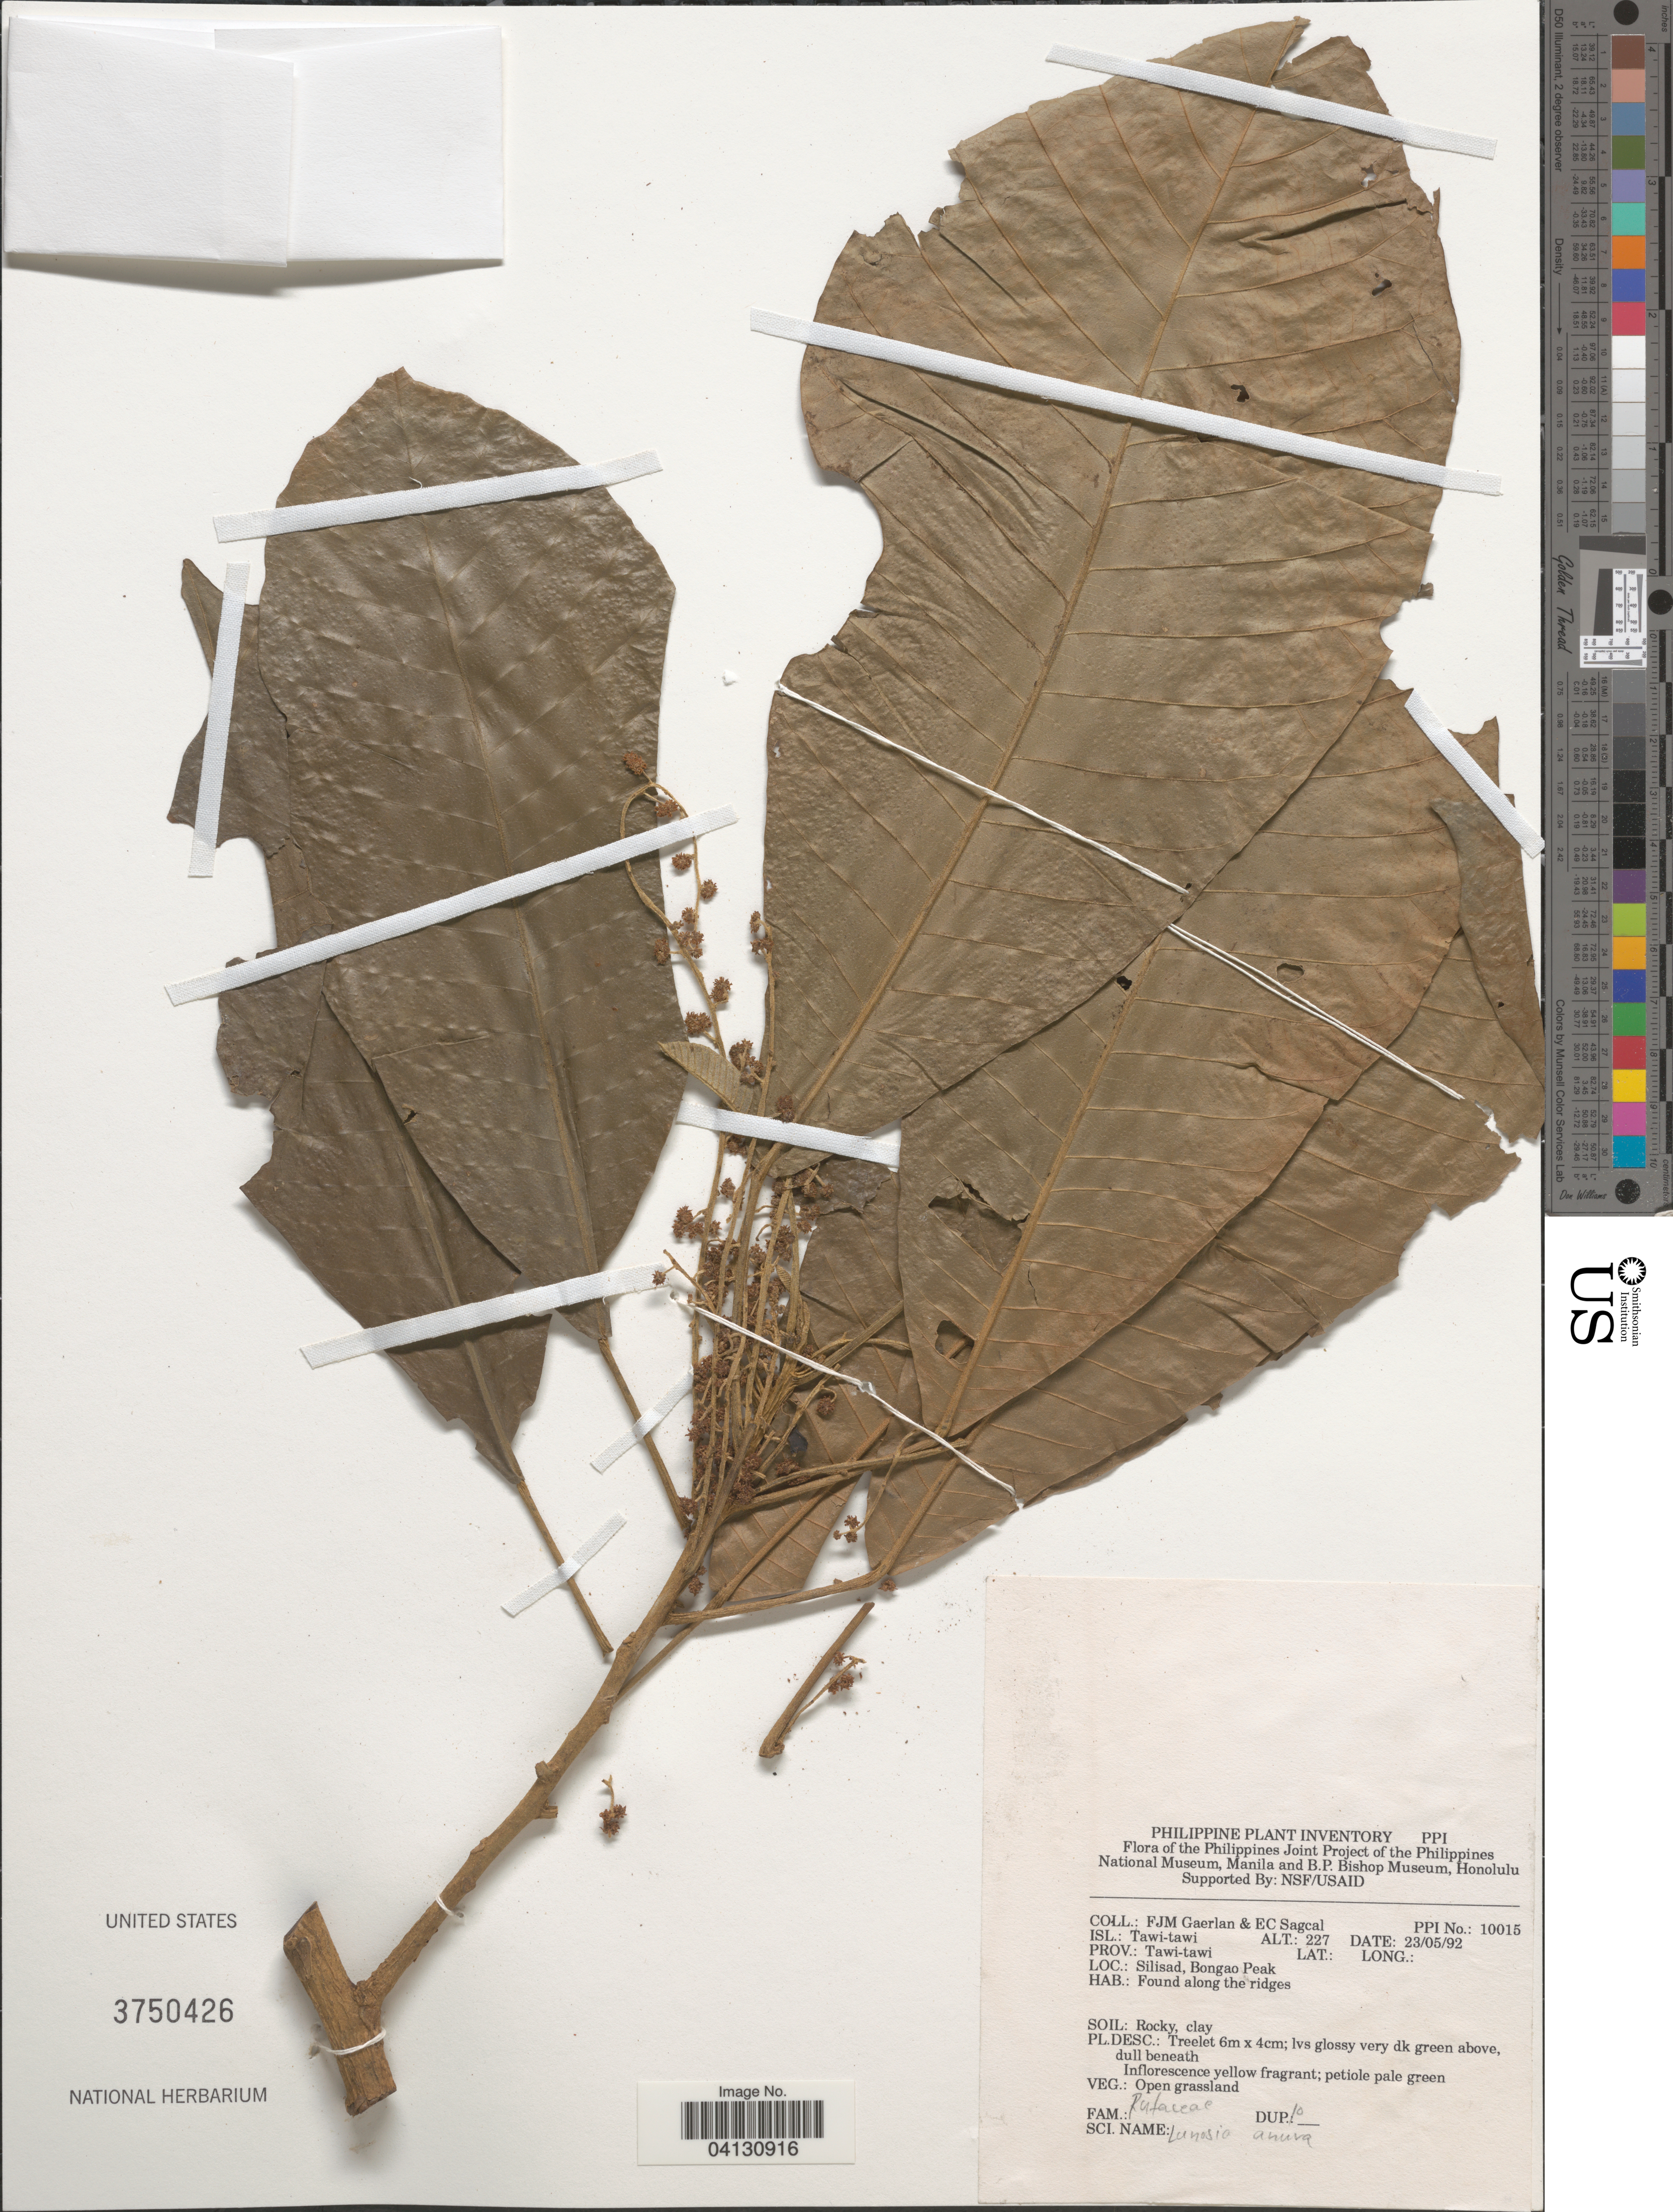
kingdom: Plantae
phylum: Tracheophyta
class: Magnoliopsida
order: Sapindales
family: Rutaceae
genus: Lunasia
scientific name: Lunasia amara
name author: Blanco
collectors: F. Gaerlan & E. Sagcal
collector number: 10015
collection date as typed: Transcribed d/m/y: 23/5/92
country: Philippines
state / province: Muslim Mindanao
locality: Isl.: Tawi-tawi. Silisad, Bongao Peak.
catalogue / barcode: US 3750426